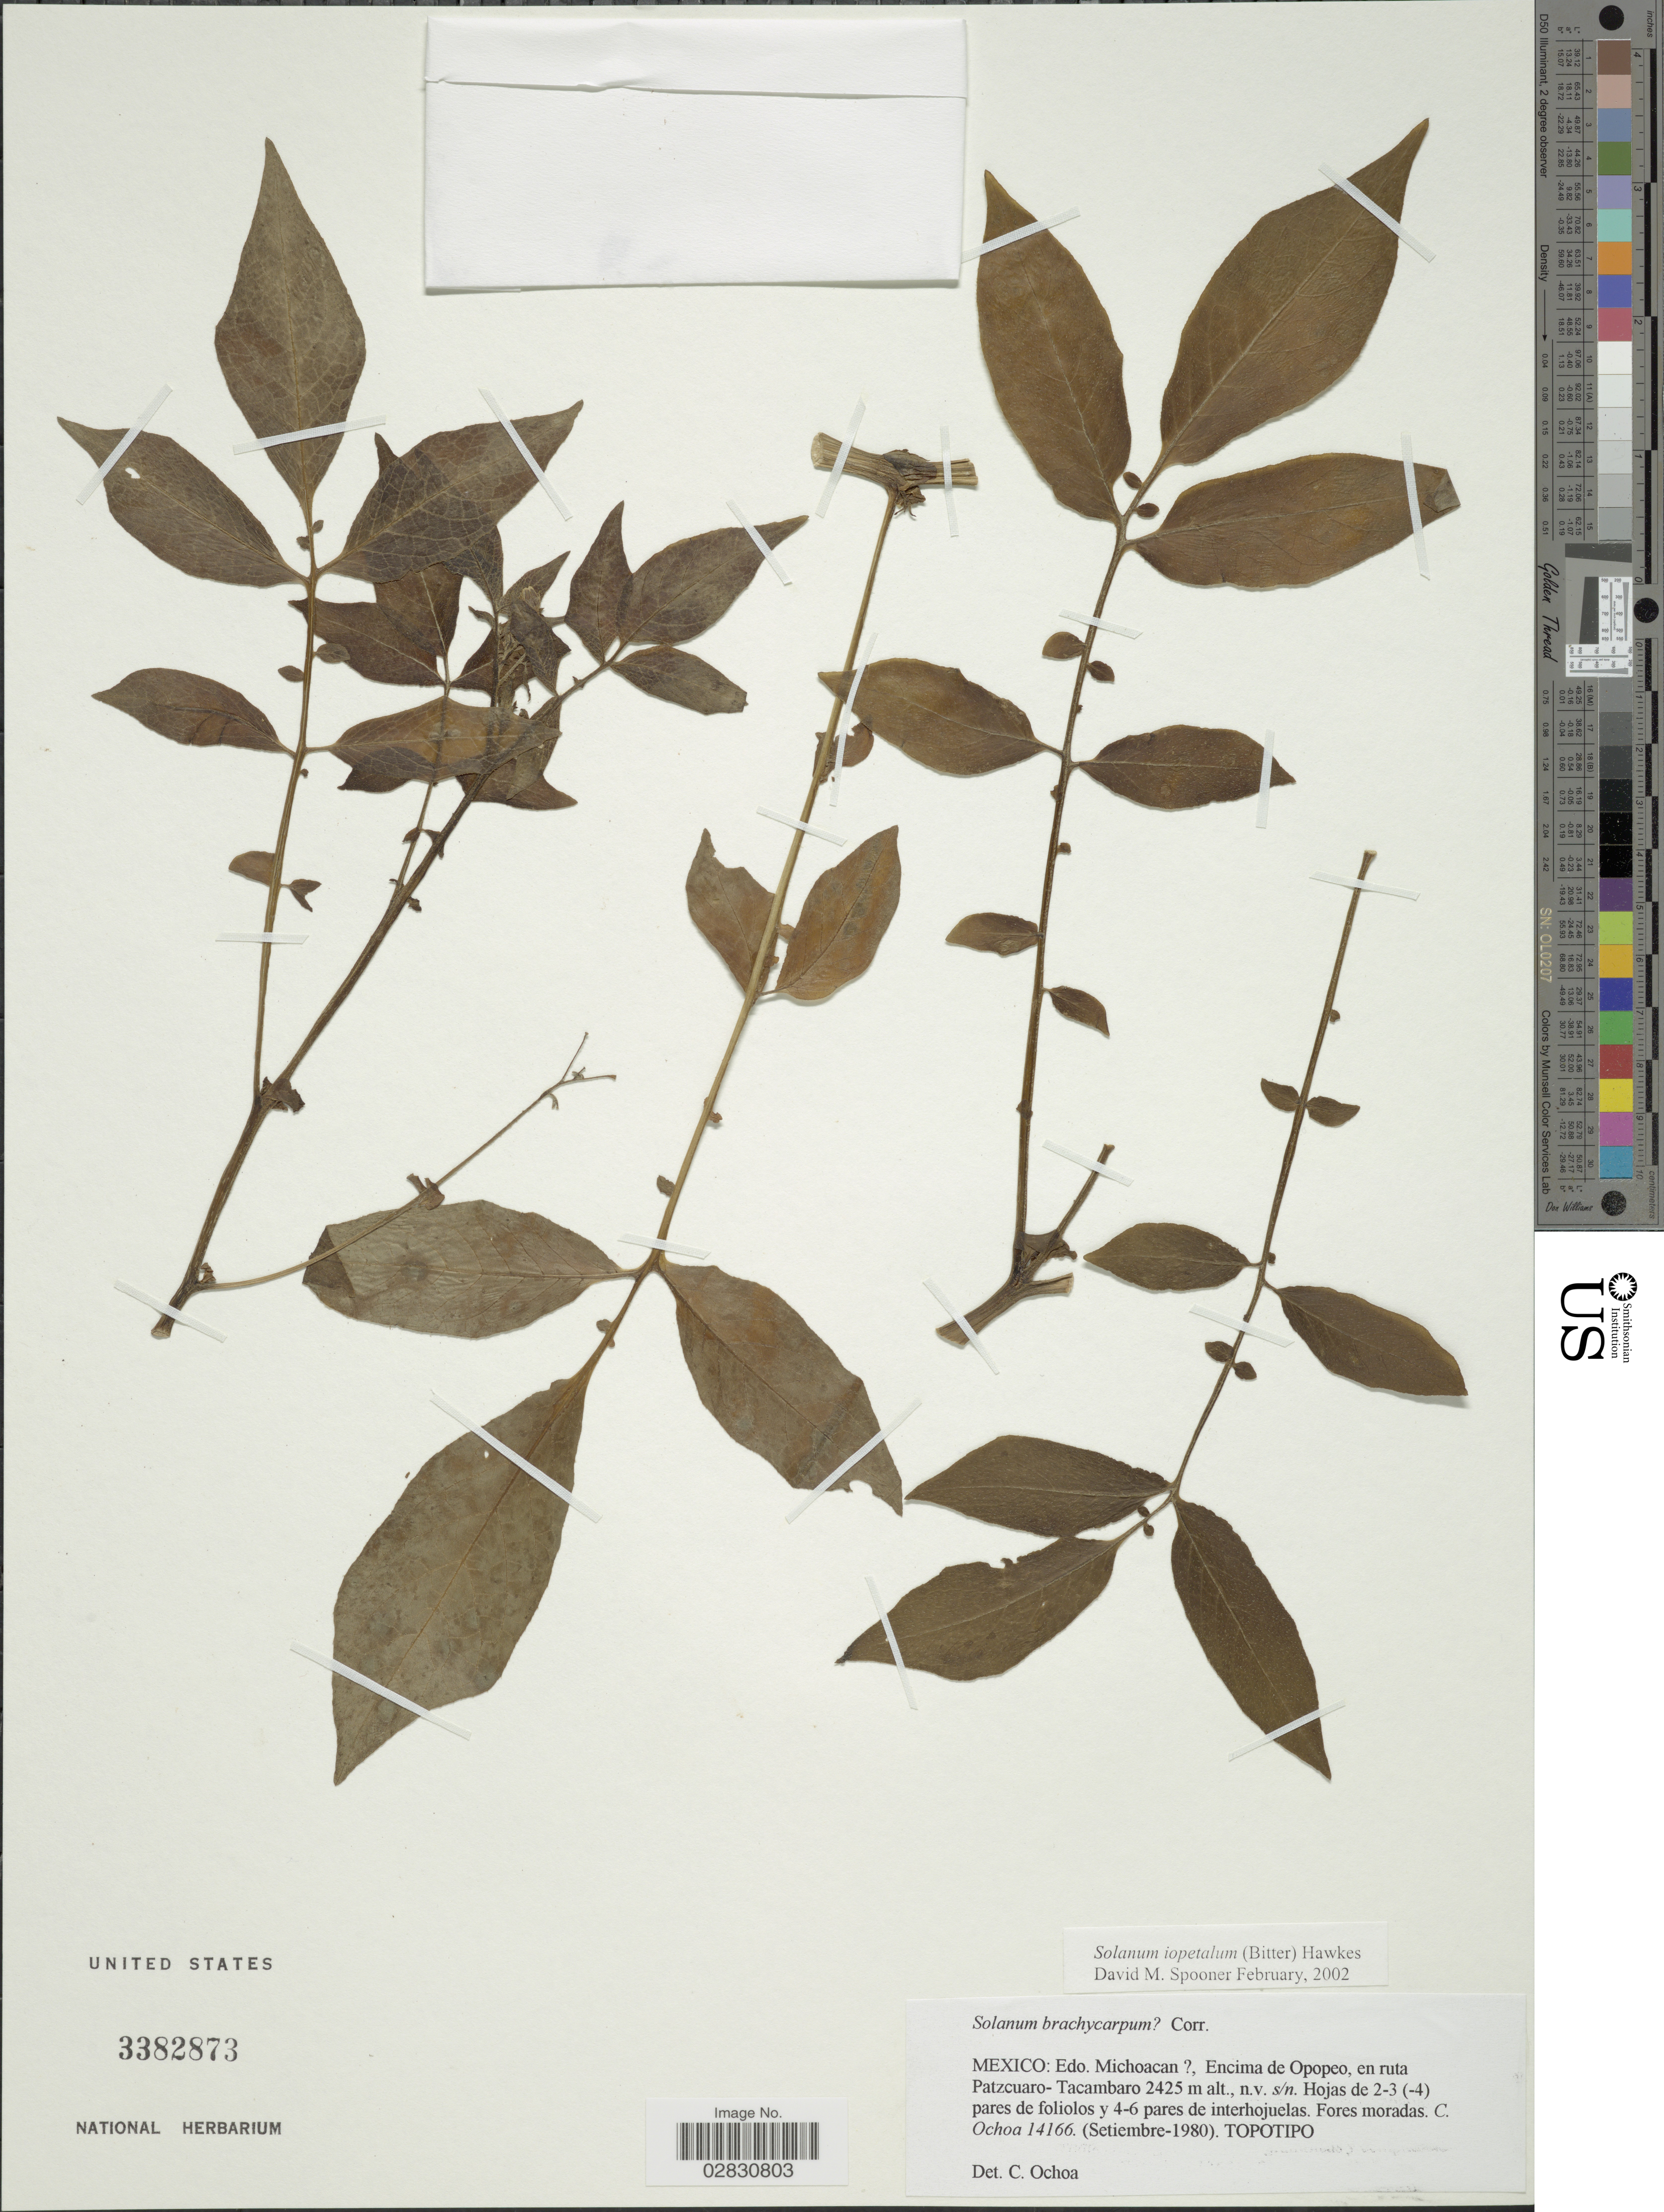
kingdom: Plantae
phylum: Tracheophyta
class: Magnoliopsida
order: Solanales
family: Solanaceae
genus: Solanum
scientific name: Solanum iopetalum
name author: (Bitter) Hawkes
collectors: C. Ochoa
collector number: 14166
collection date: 1980-09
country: Mexico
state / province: Michoacán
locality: Edo. Michoacan [unsure placement], Encima de Opopea, en ruta Patzcuaro- Tacambaro.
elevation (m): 2425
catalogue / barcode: US 3382873